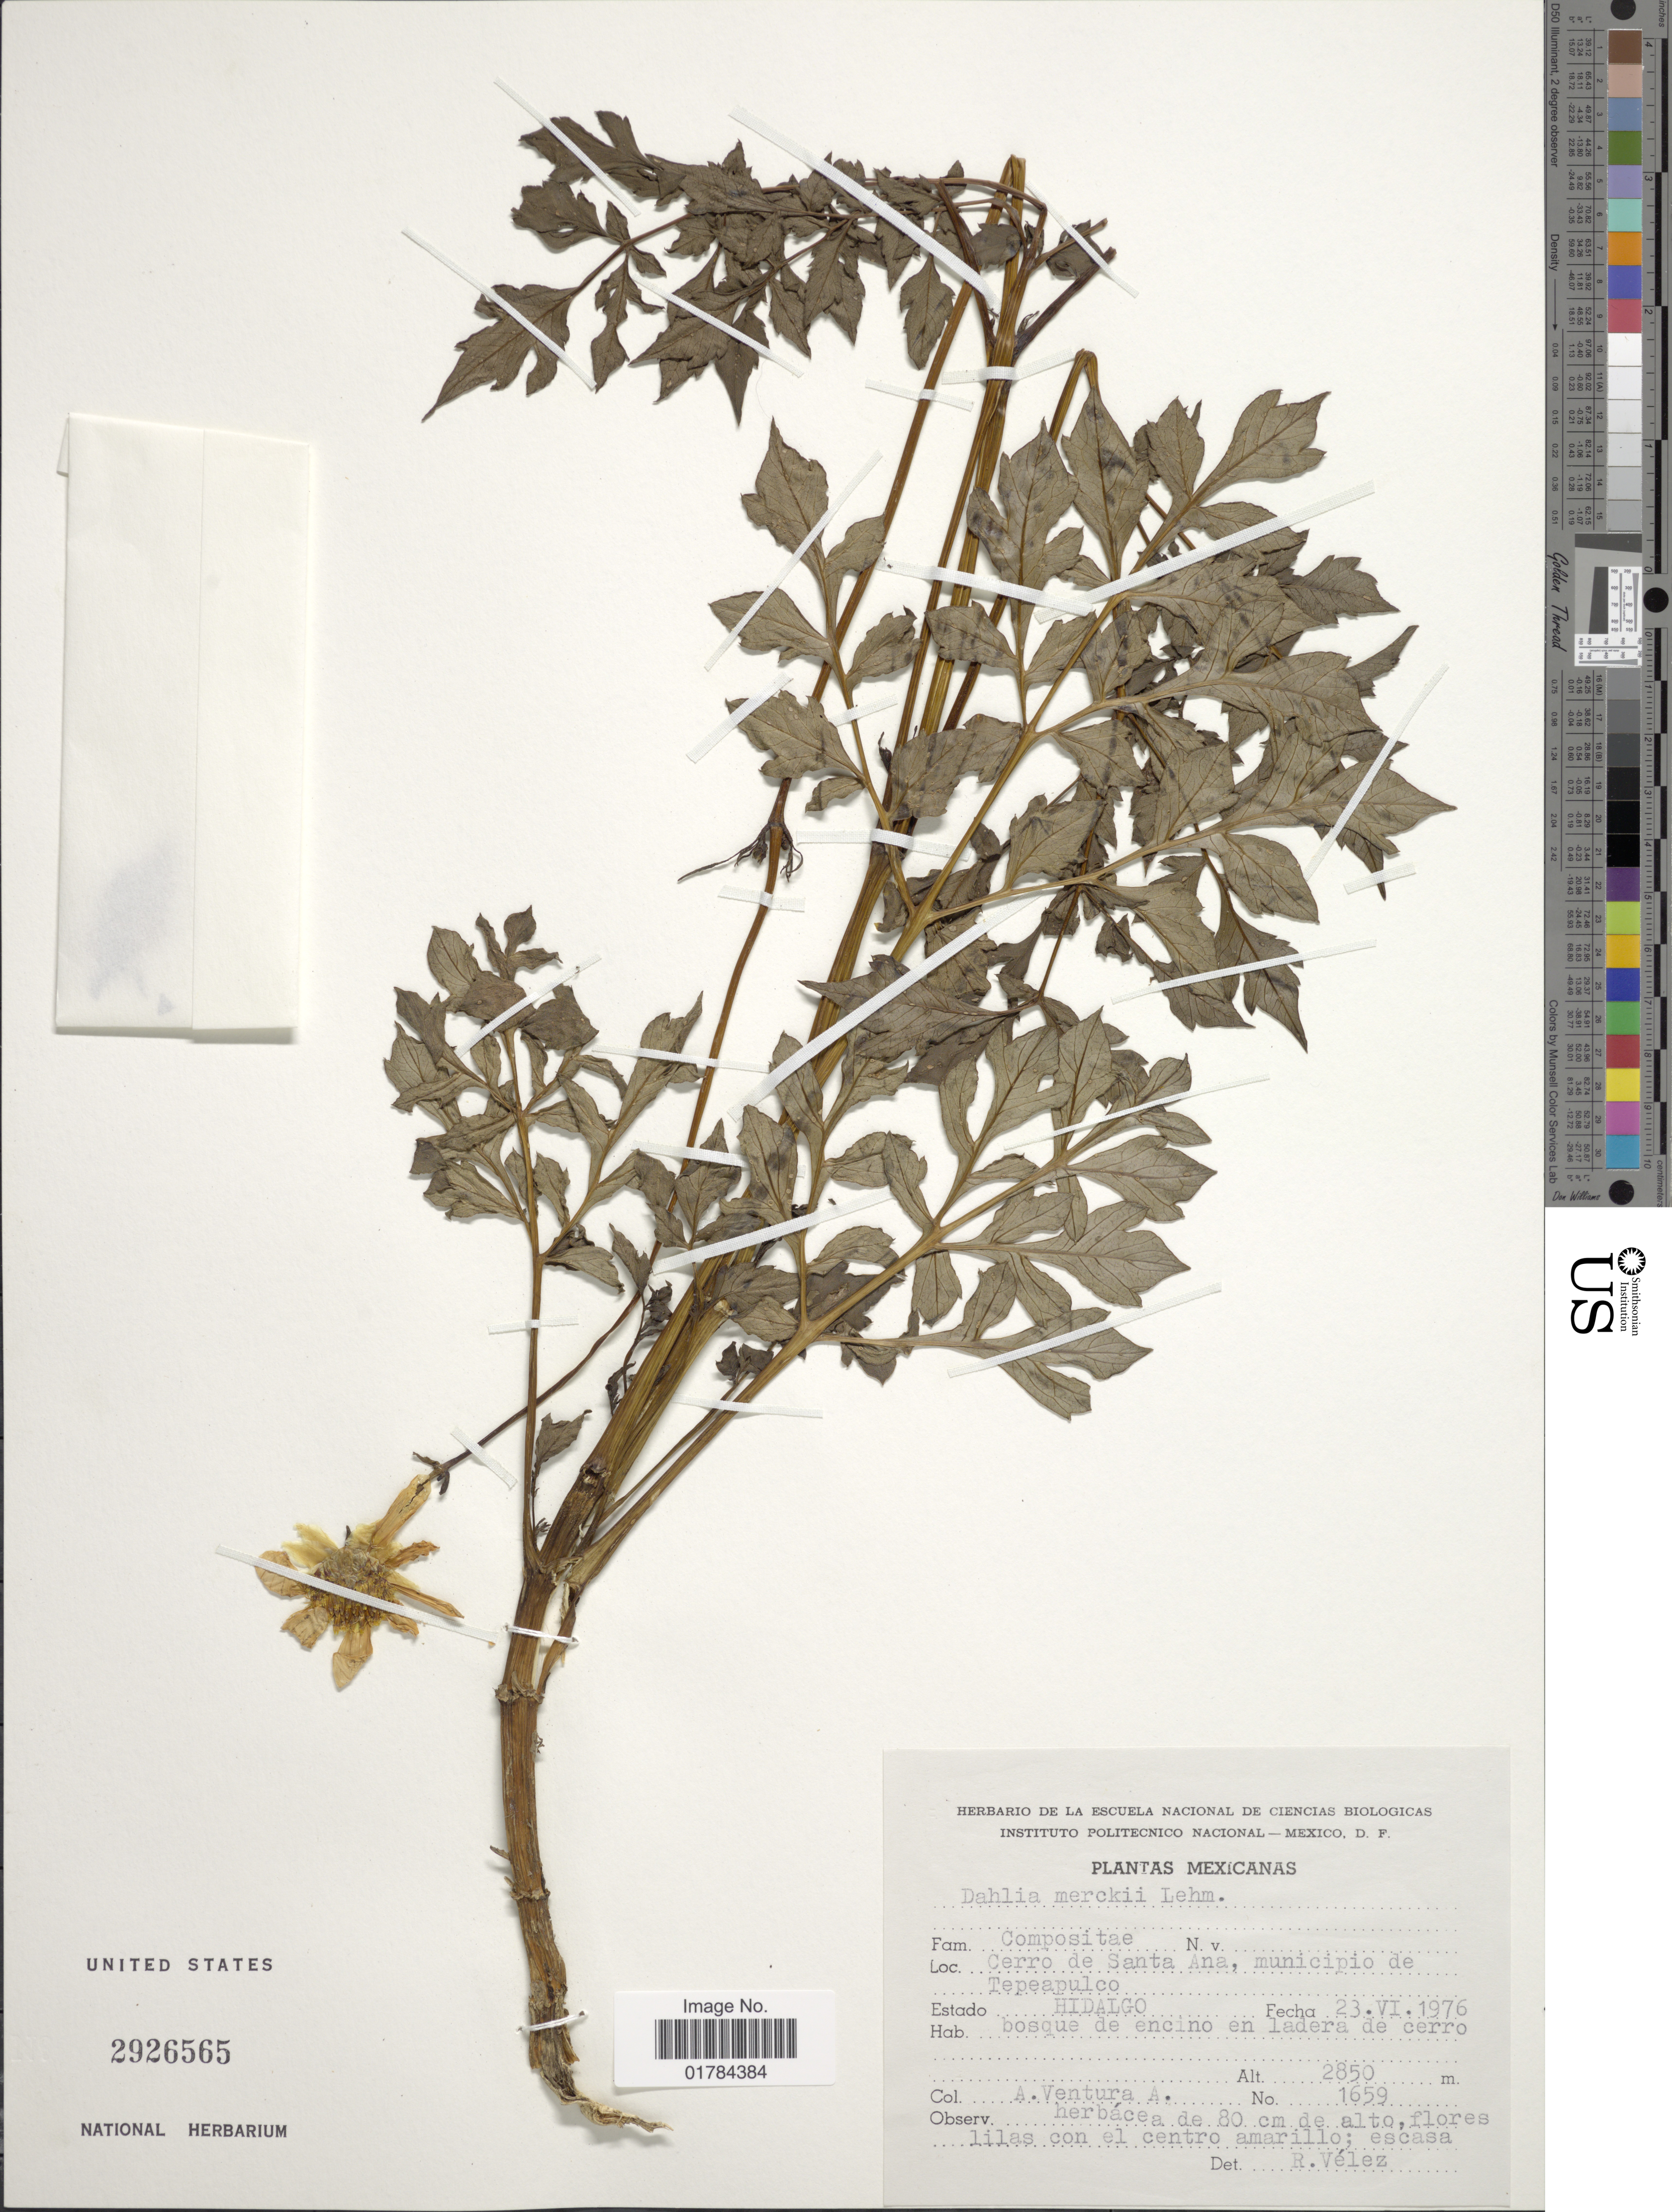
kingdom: Plantae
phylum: Tracheophyta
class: Magnoliopsida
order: Asterales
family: Asteraceae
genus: Dahlia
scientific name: Dahlia merckii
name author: Lehm.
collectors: A. Ventura A.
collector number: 1659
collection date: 1976-06-23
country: Mexico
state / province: Hidalgo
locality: Cerro de Santa Ana, municipio de Tepeapulco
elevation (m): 2850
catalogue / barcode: US 2926565